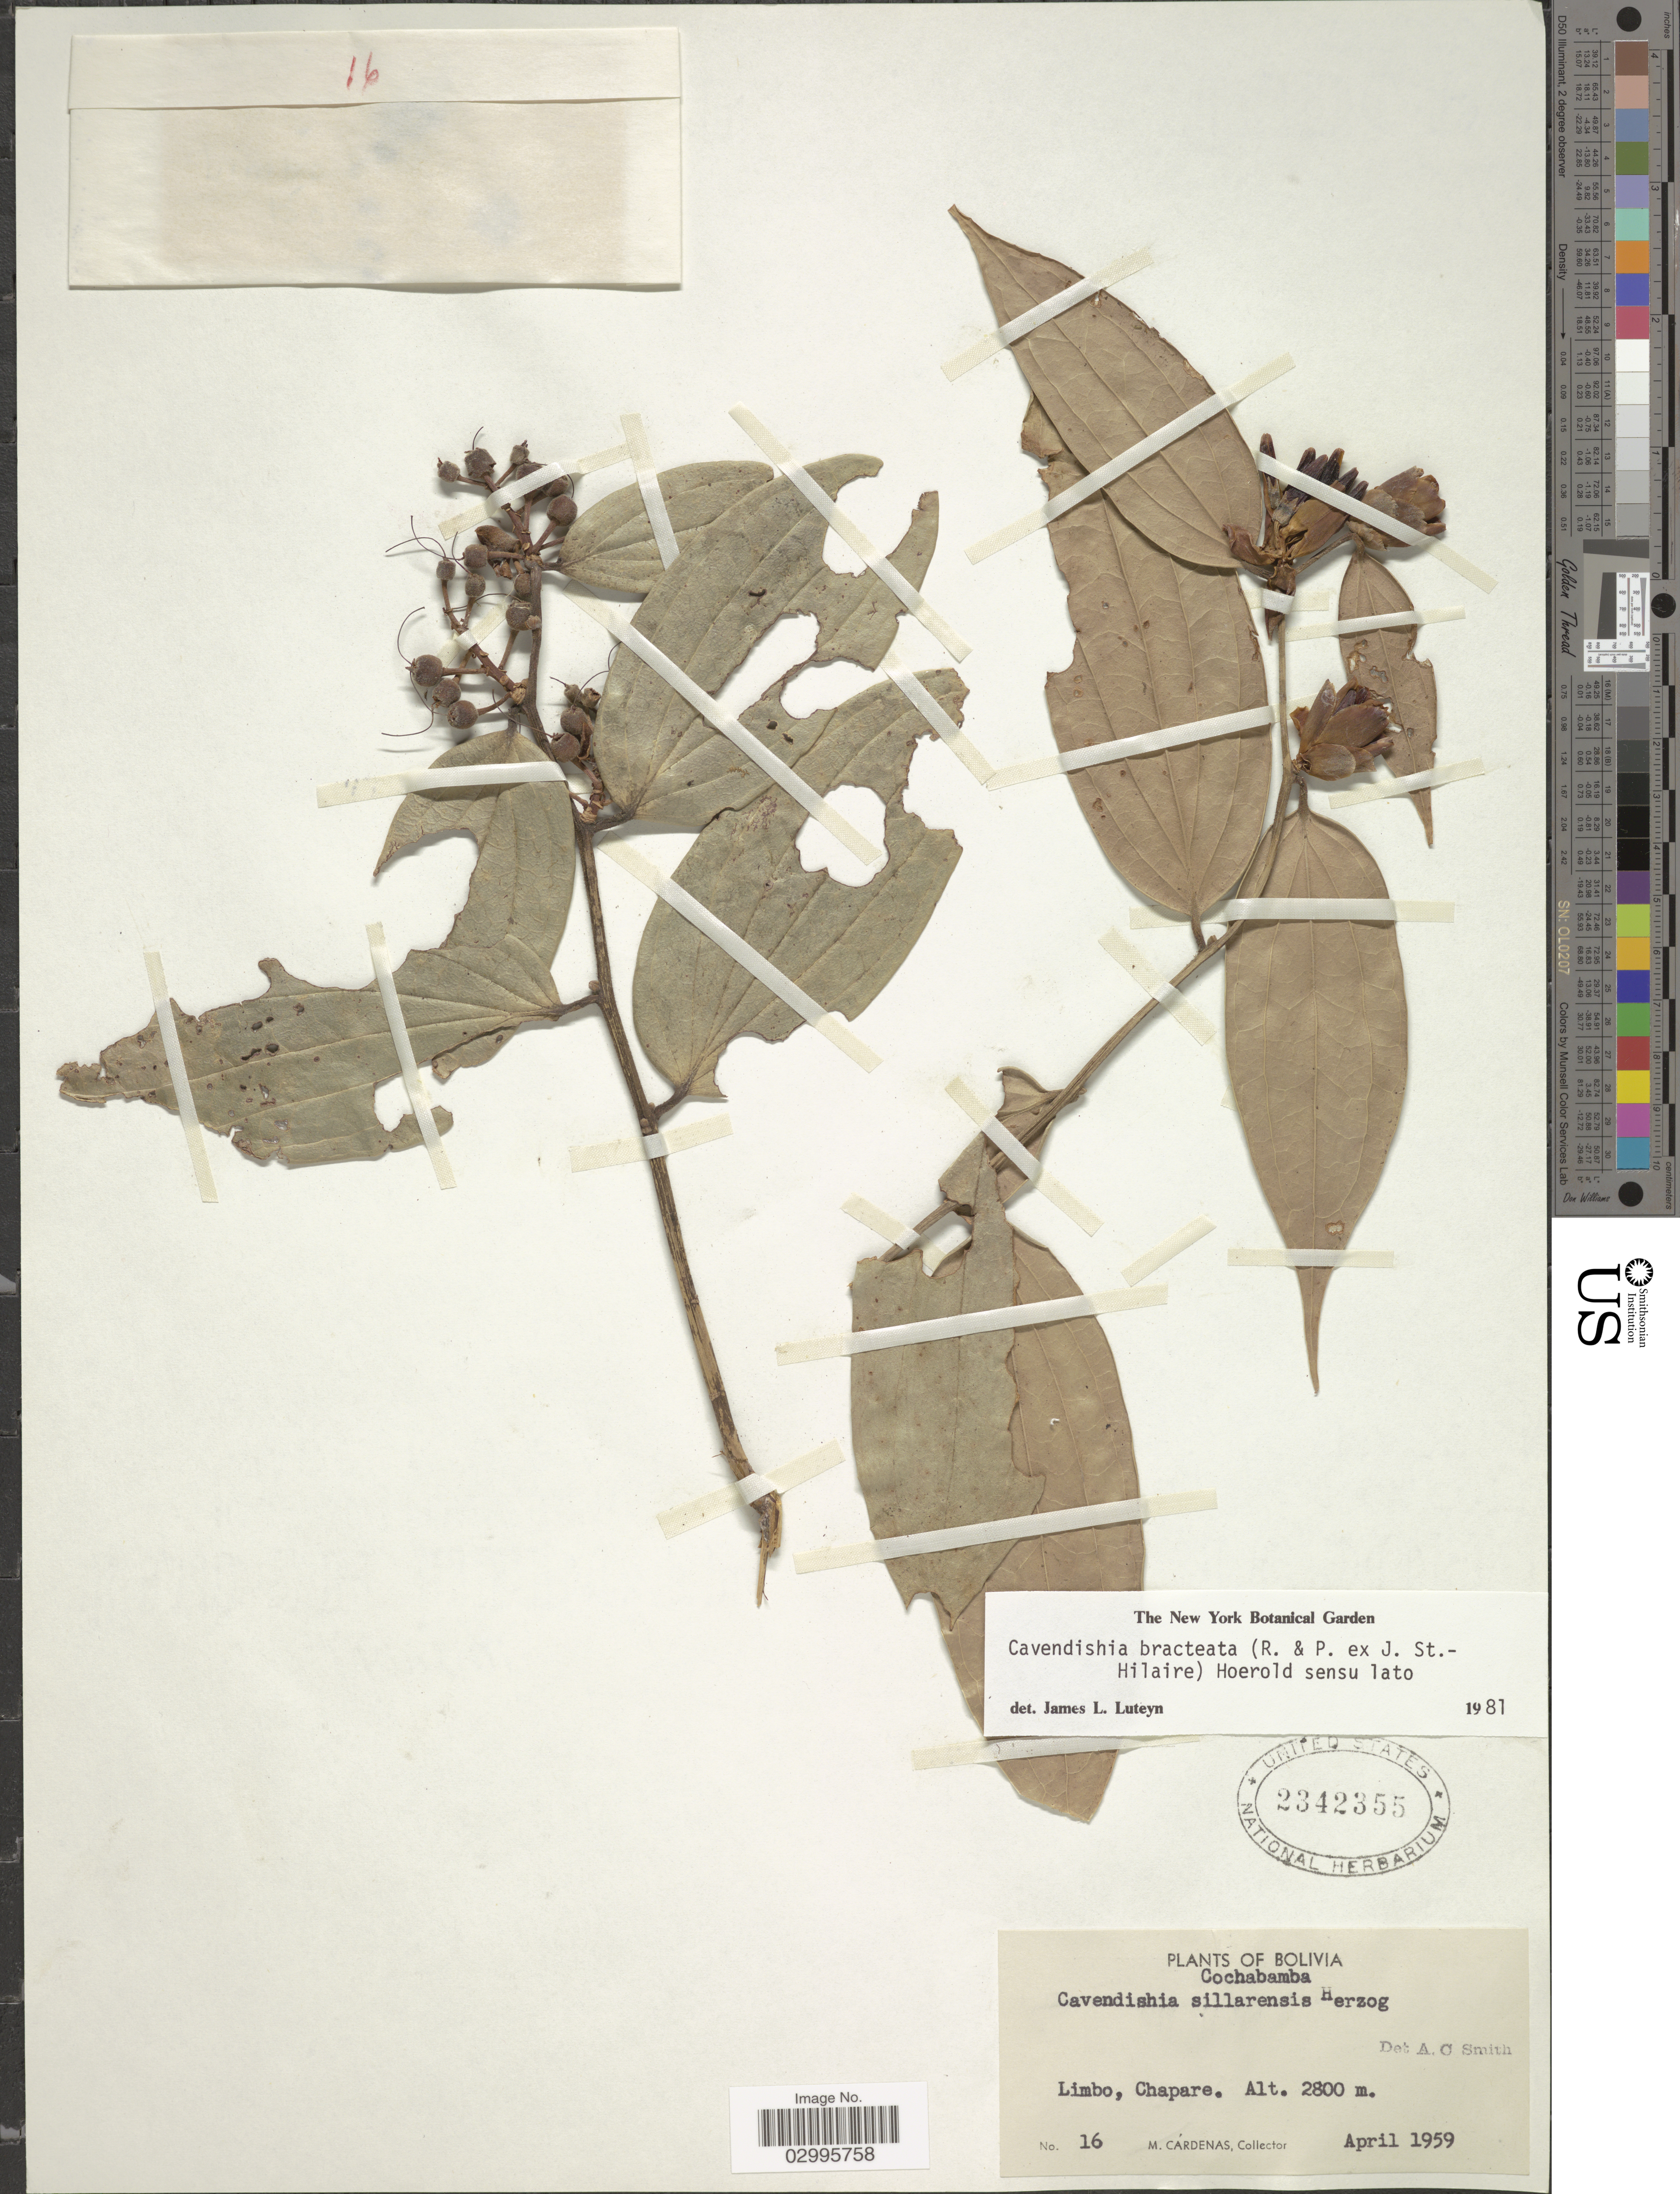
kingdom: Plantae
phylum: Tracheophyta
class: Magnoliopsida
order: Ericales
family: Ericaceae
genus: Cavendishia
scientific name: Cavendishia bracteata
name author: (Ruiz & Pav. ex J. St.-Hil.) Hoerold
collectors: M. Cárdenas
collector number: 16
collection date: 1959-04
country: Bolivia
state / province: Cochabamba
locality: Limbo, Chapare.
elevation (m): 2800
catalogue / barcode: US 2342355